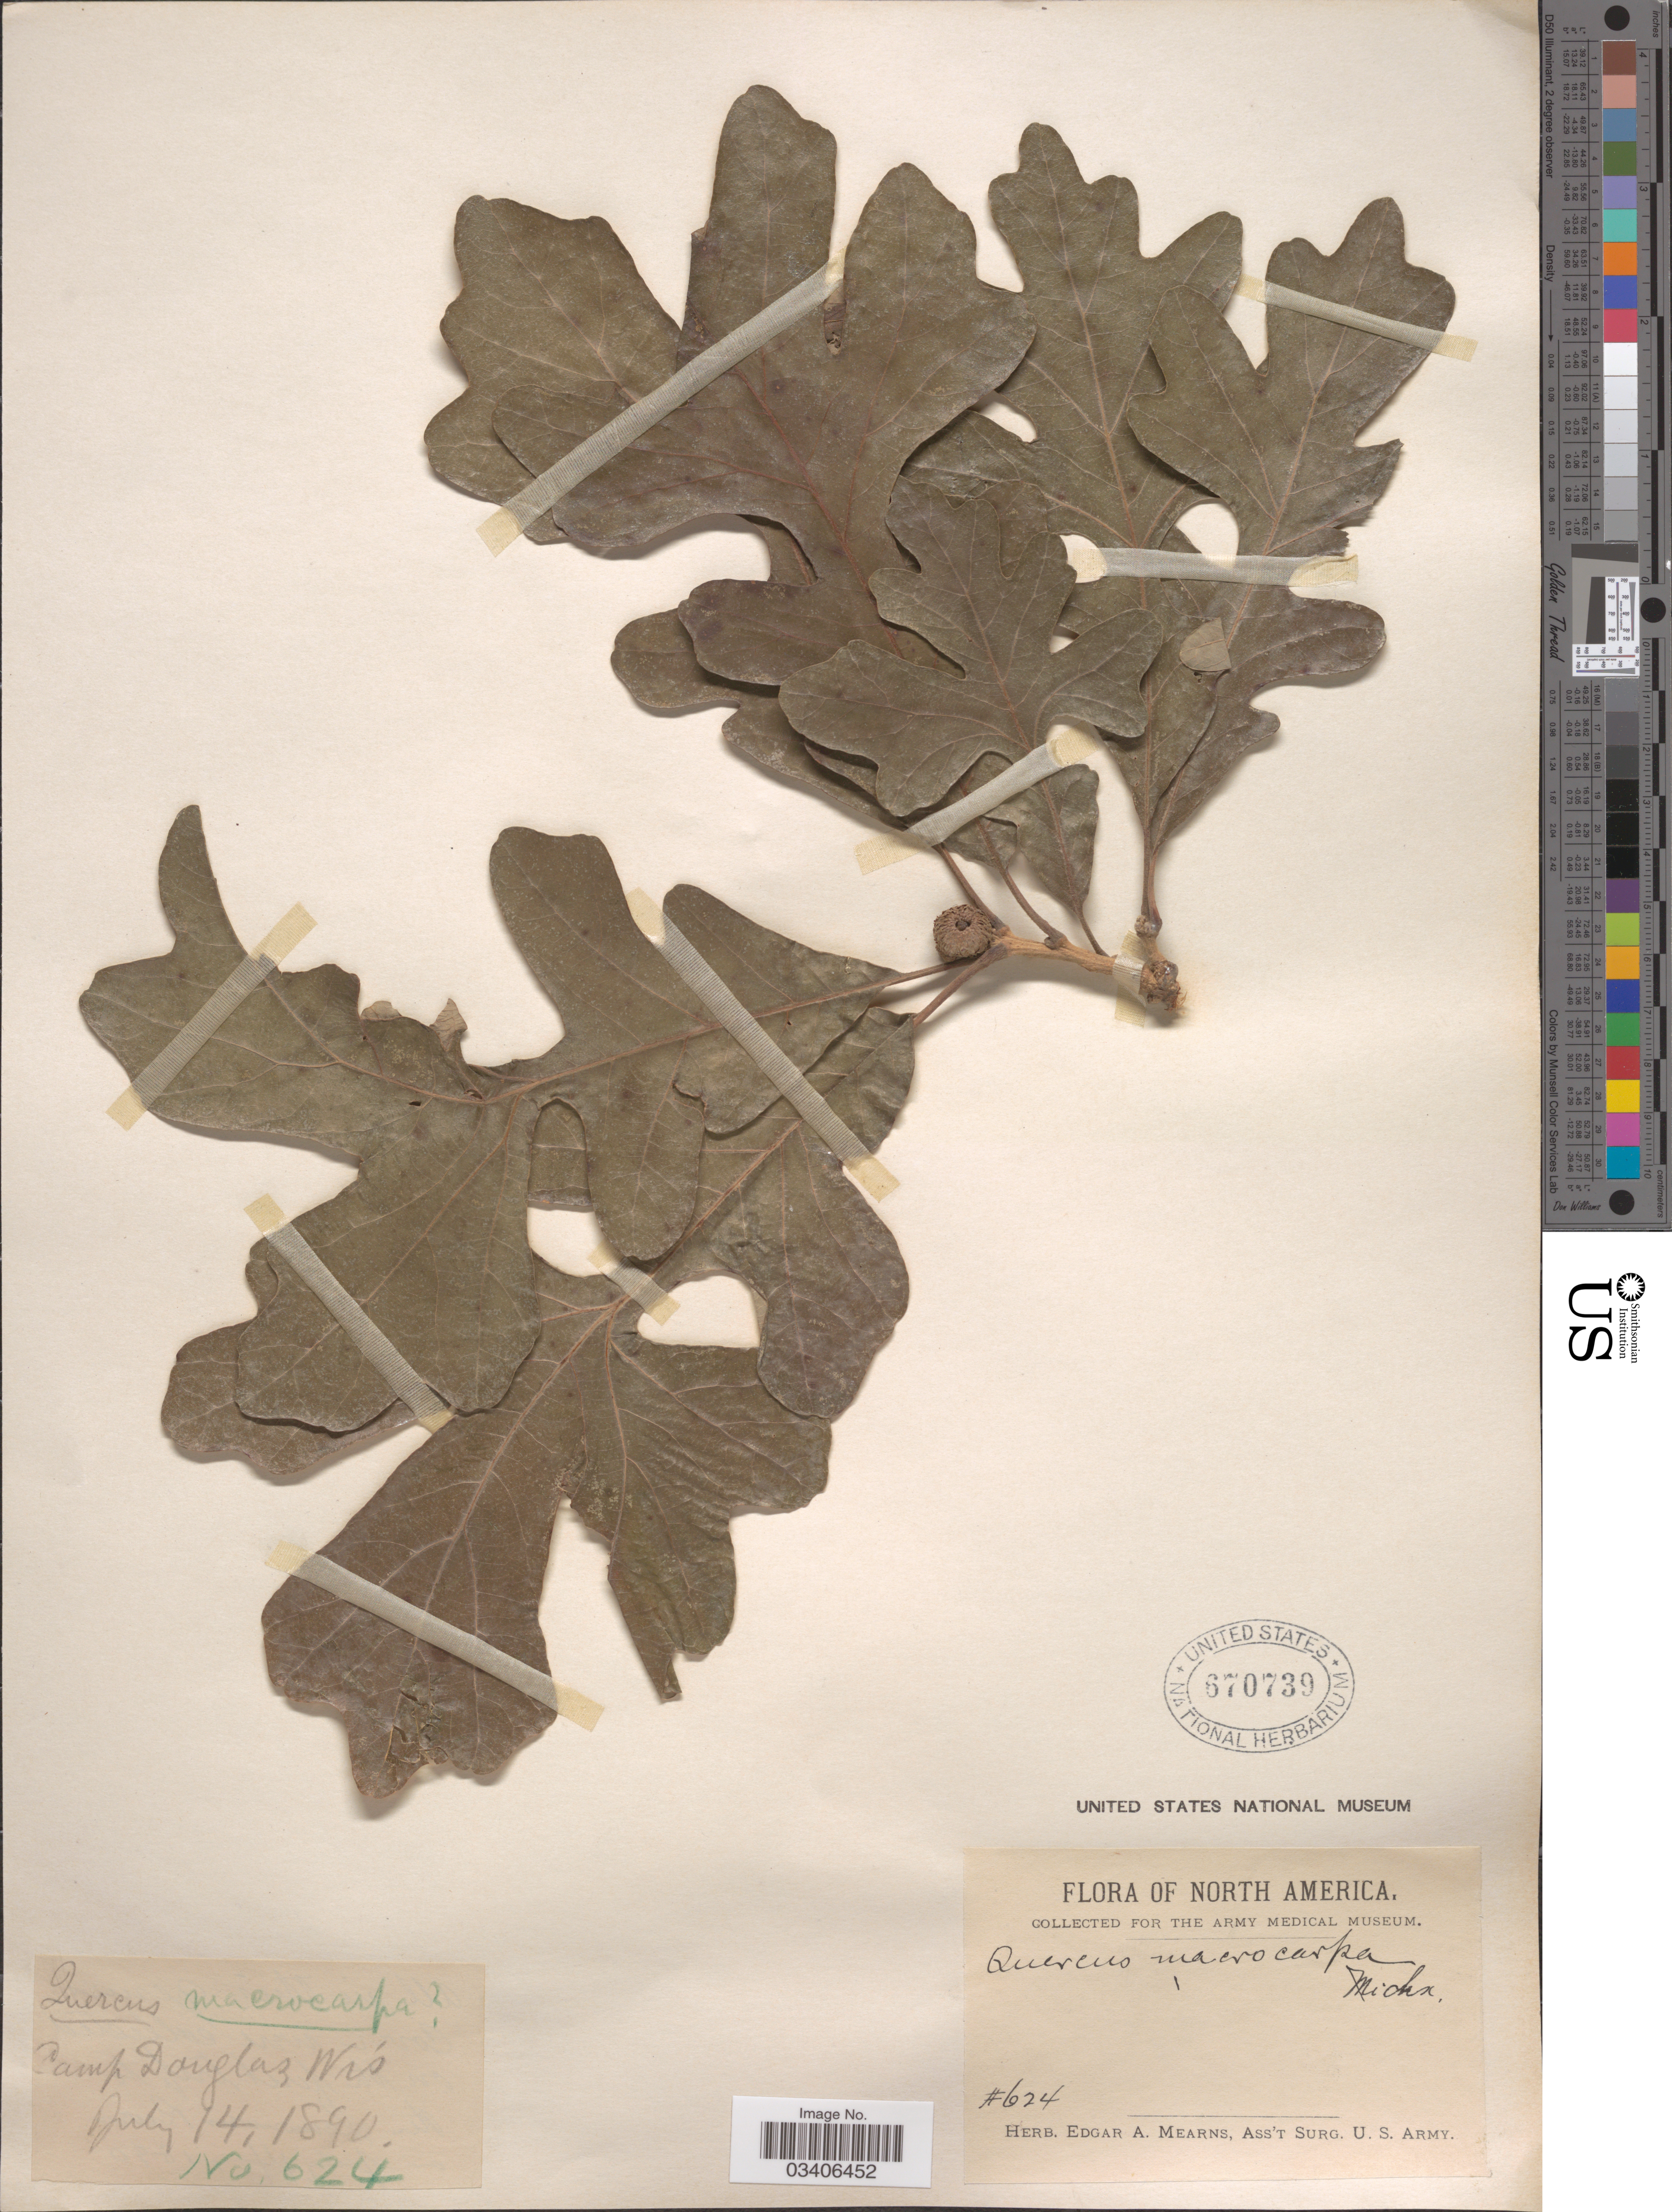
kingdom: Plantae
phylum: Tracheophyta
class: Magnoliopsida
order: Fagales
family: Fagaceae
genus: Quercus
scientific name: Quercus macrocarpa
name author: Michx.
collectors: ex herb. Edgar A. Mearns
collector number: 624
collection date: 1890-07-14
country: United States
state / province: Wisconsin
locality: Camp Douglas.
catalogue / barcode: US 670739